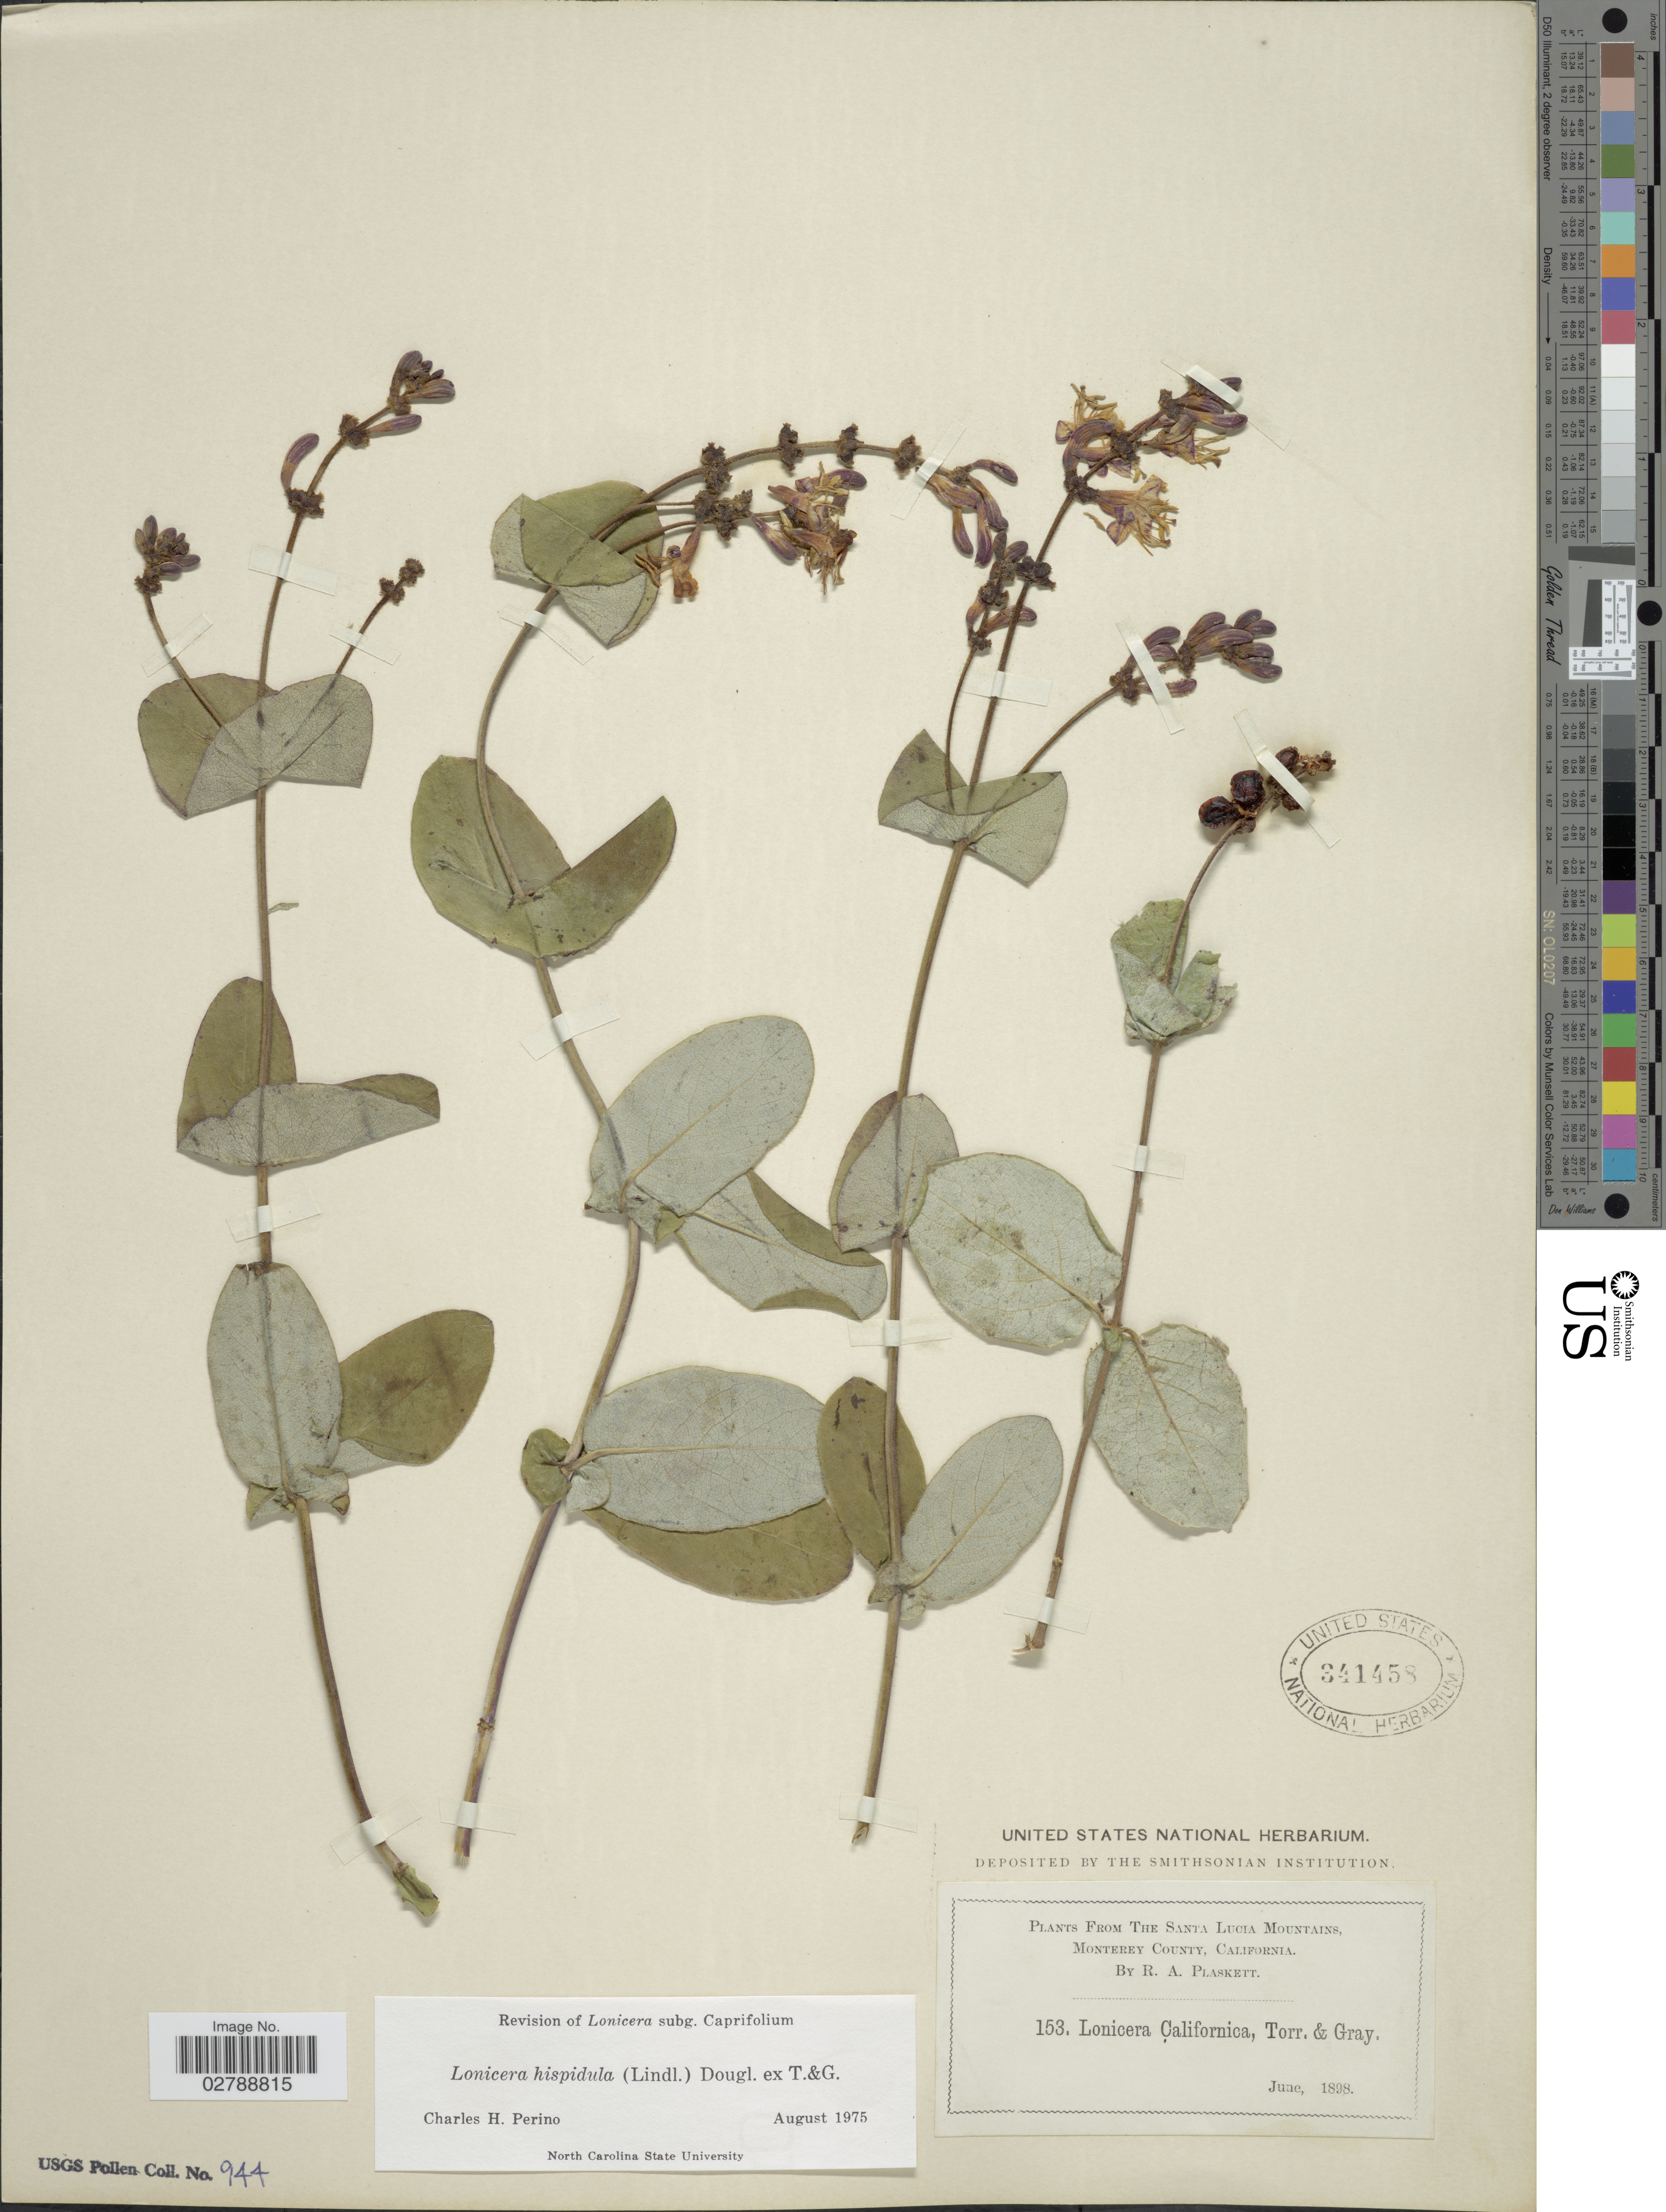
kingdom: Plantae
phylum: Tracheophyta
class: Magnoliopsida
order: Dipsacales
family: Caprifoliaceae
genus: Lonicera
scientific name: Lonicera californica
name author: Torr. & A. Gray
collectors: R. Plaskett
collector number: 153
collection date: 1898-06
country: United States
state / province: California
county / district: Monterey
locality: Santa Lucia Mountains, Monterey County.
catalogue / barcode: US 341458